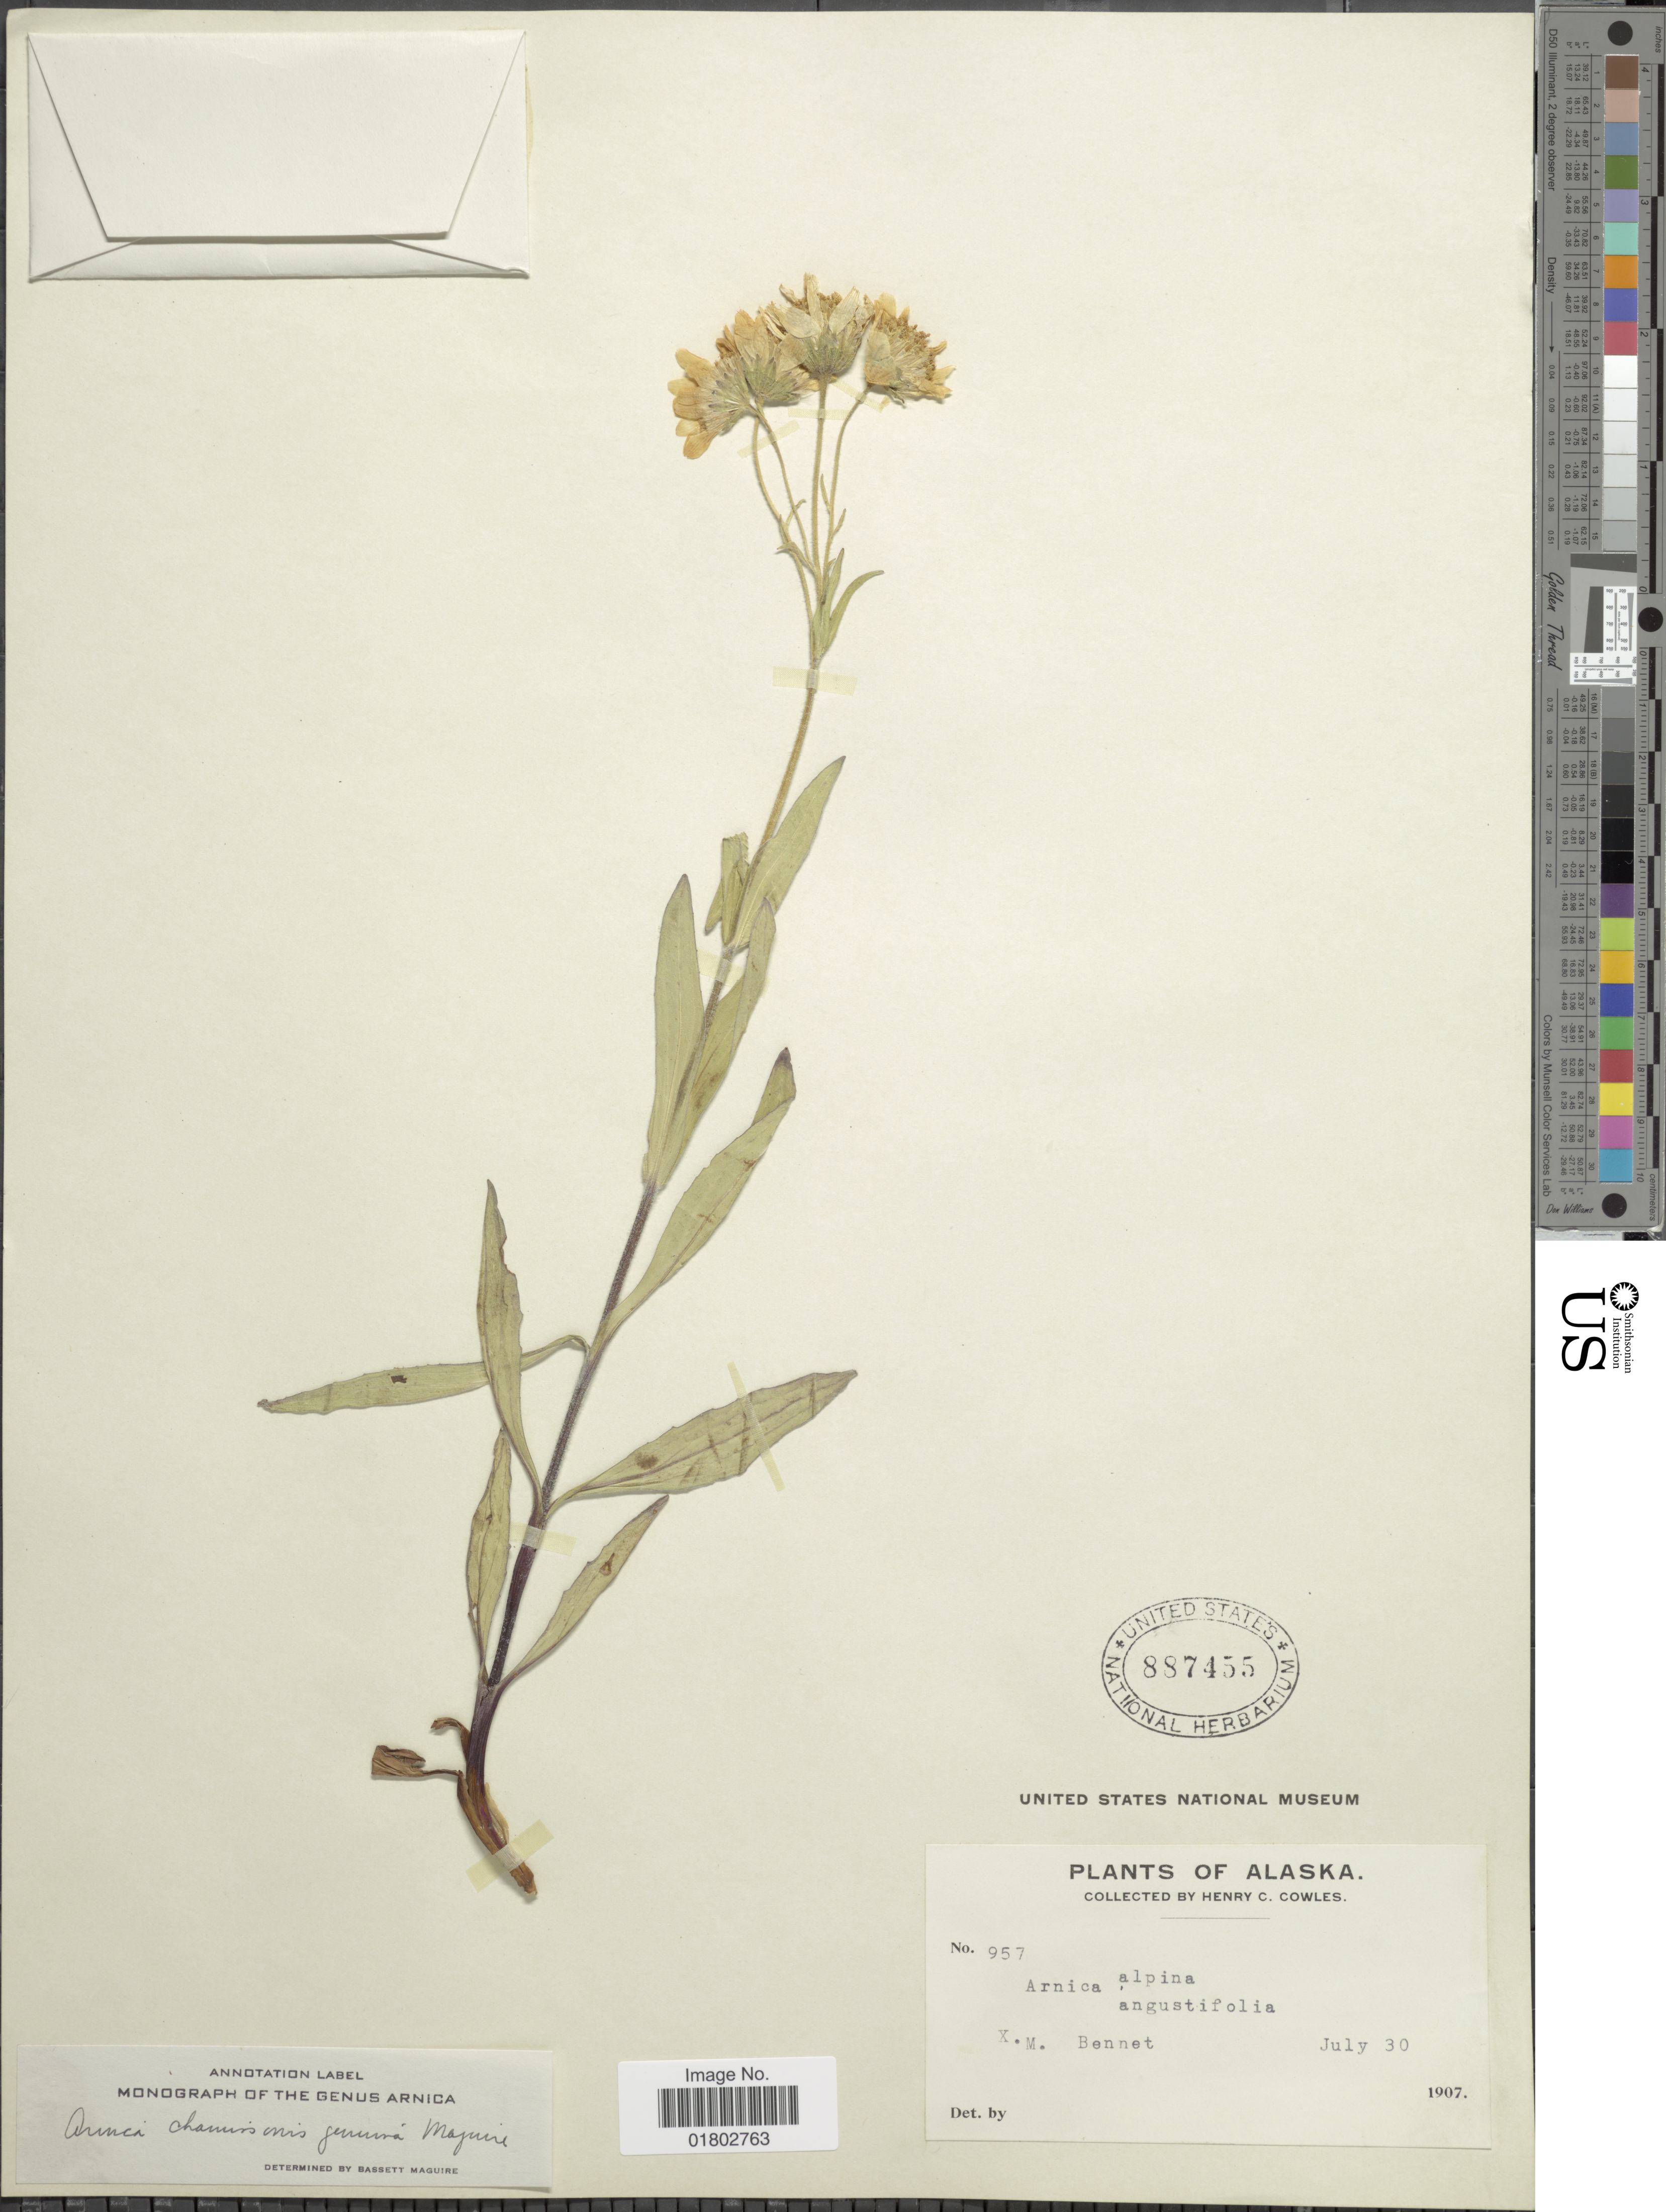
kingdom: Plantae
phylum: Tracheophyta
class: Magnoliopsida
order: Asterales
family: Asteraceae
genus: Arnica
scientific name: Arnica chamissonis subsp. genuina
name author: Maguire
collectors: H. Cowles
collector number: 957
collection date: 1907-07-30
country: United States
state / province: Alaska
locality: X. M. Bennet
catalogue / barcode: US 887455